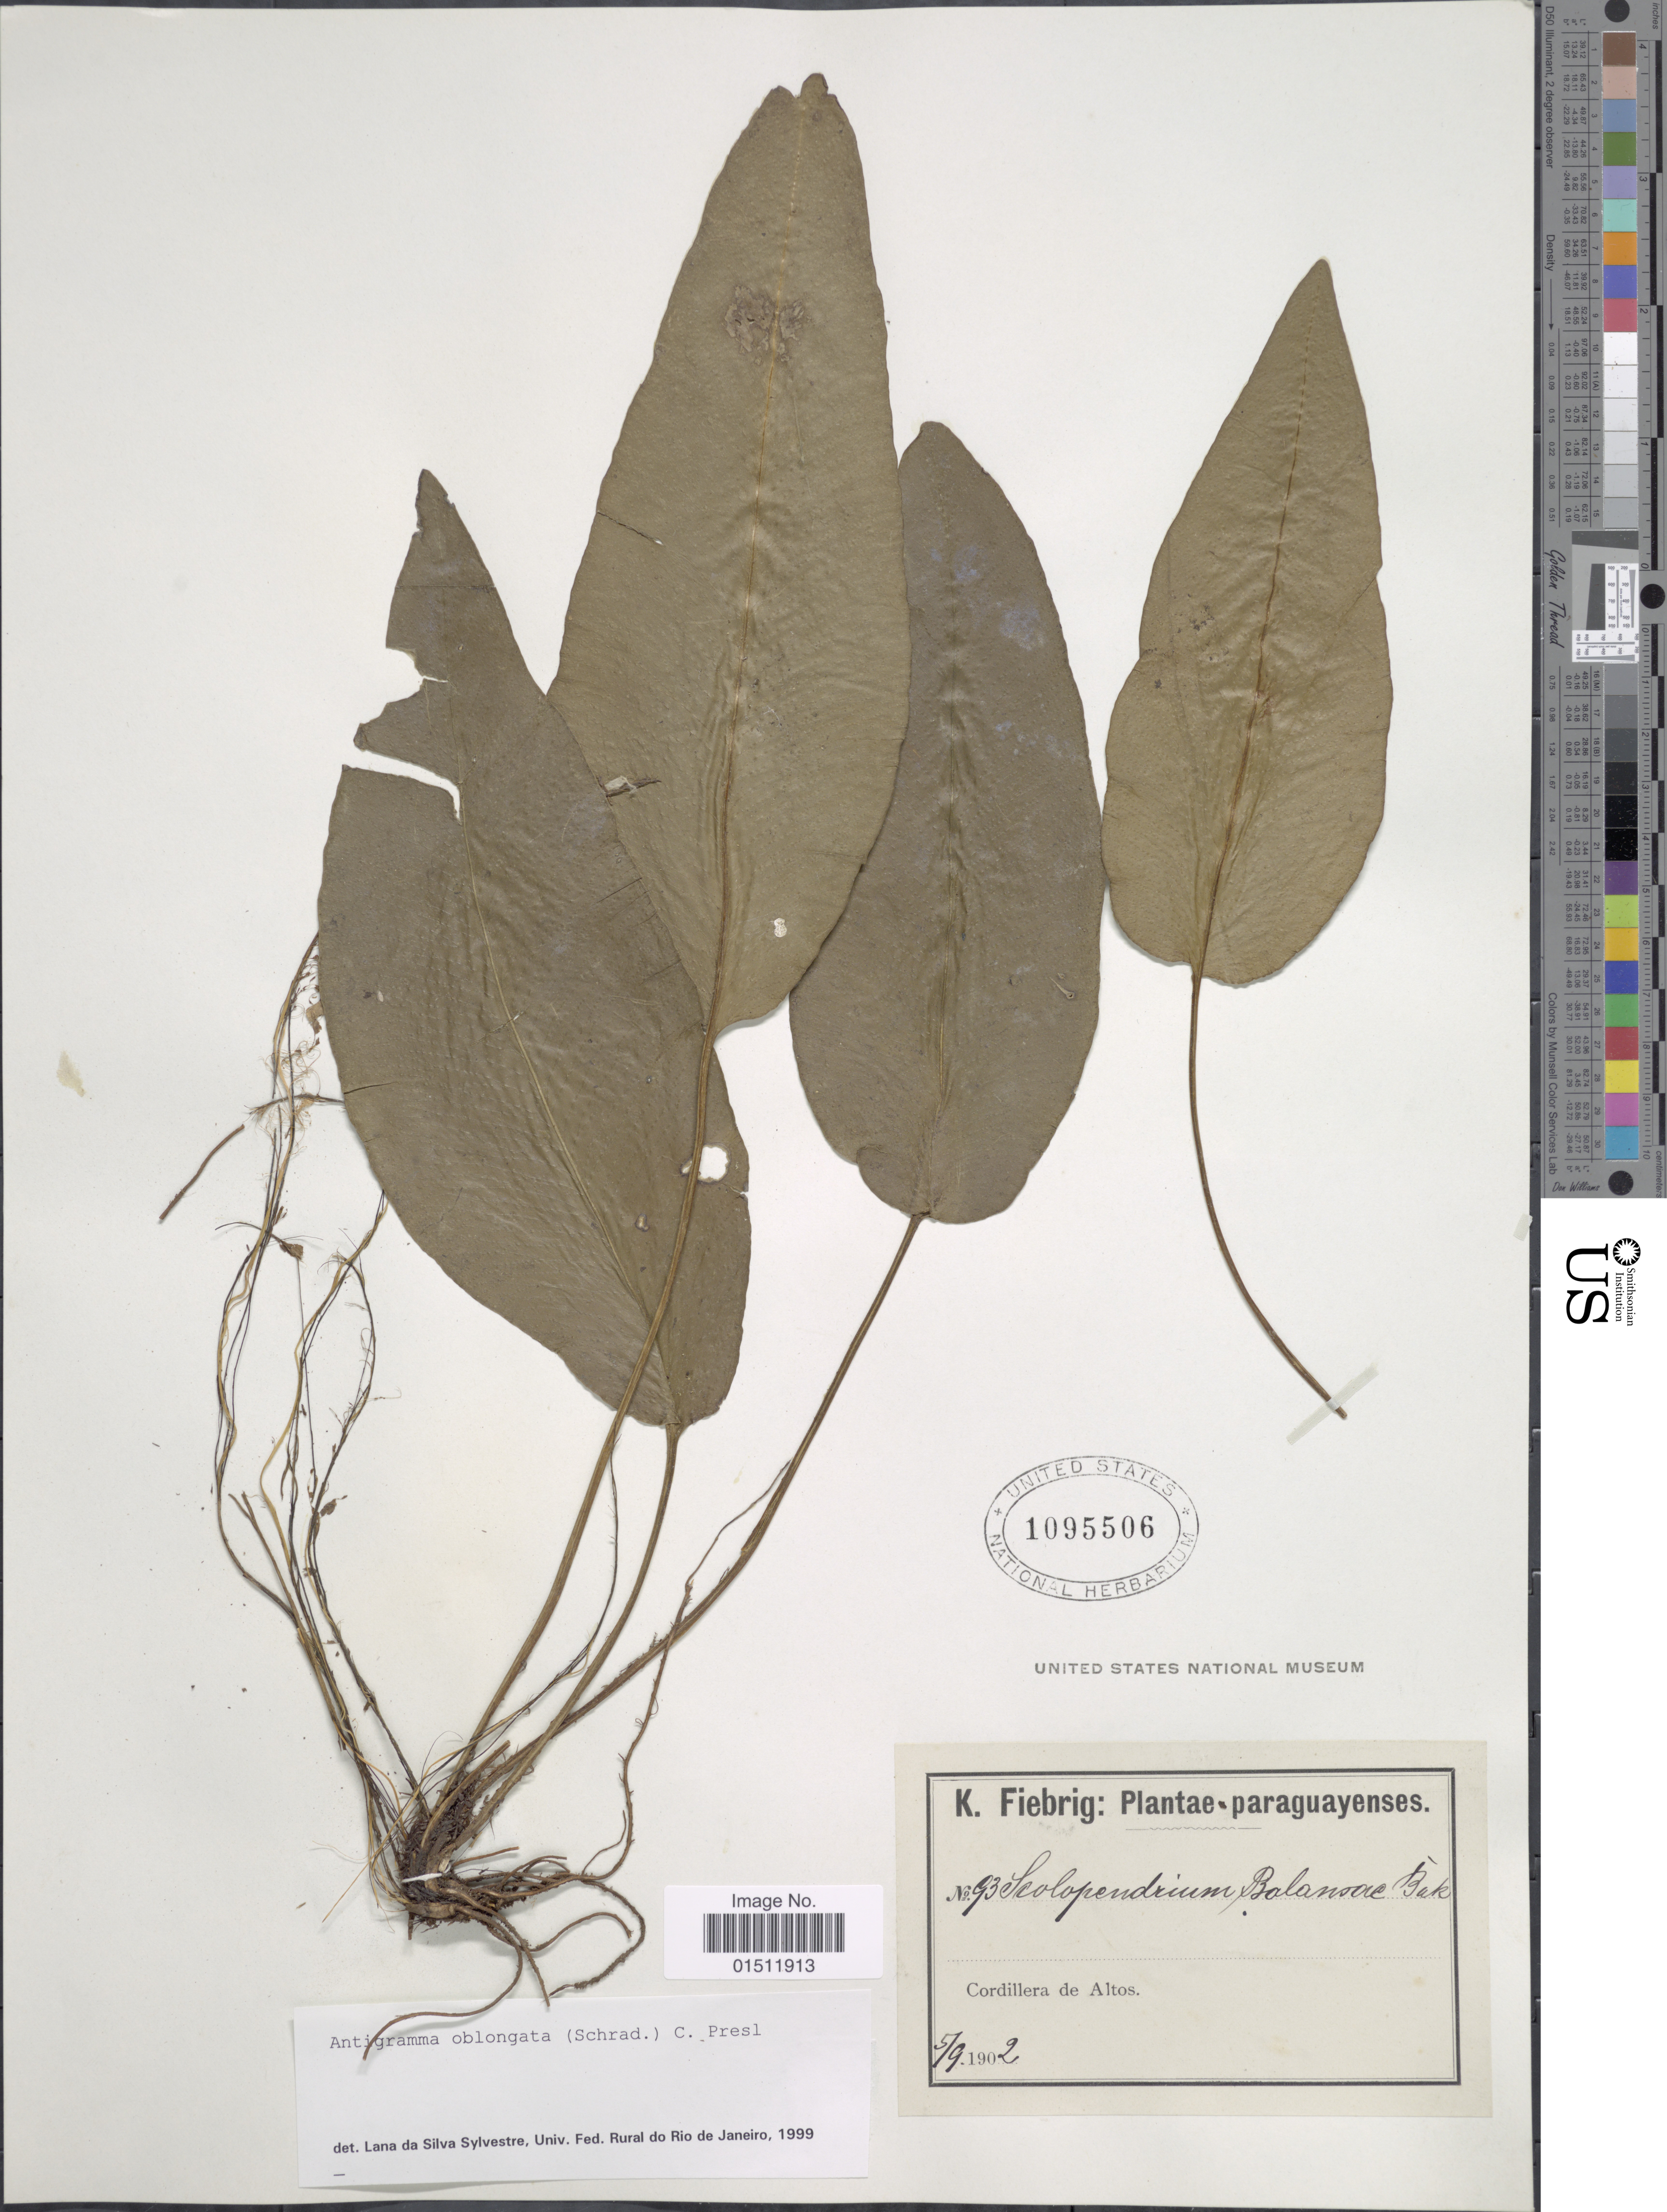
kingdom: Plantae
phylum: Tracheophyta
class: Polypodiopsida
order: Polypodiales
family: Aspleniaceae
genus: Asplenium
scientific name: Asplenium oblongatum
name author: Mett.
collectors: K. Fiebrig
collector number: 93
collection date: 1902-09-05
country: Paraguay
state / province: Cordillera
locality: Paraguayenses. Cordillera de Altos.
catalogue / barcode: US 1095506